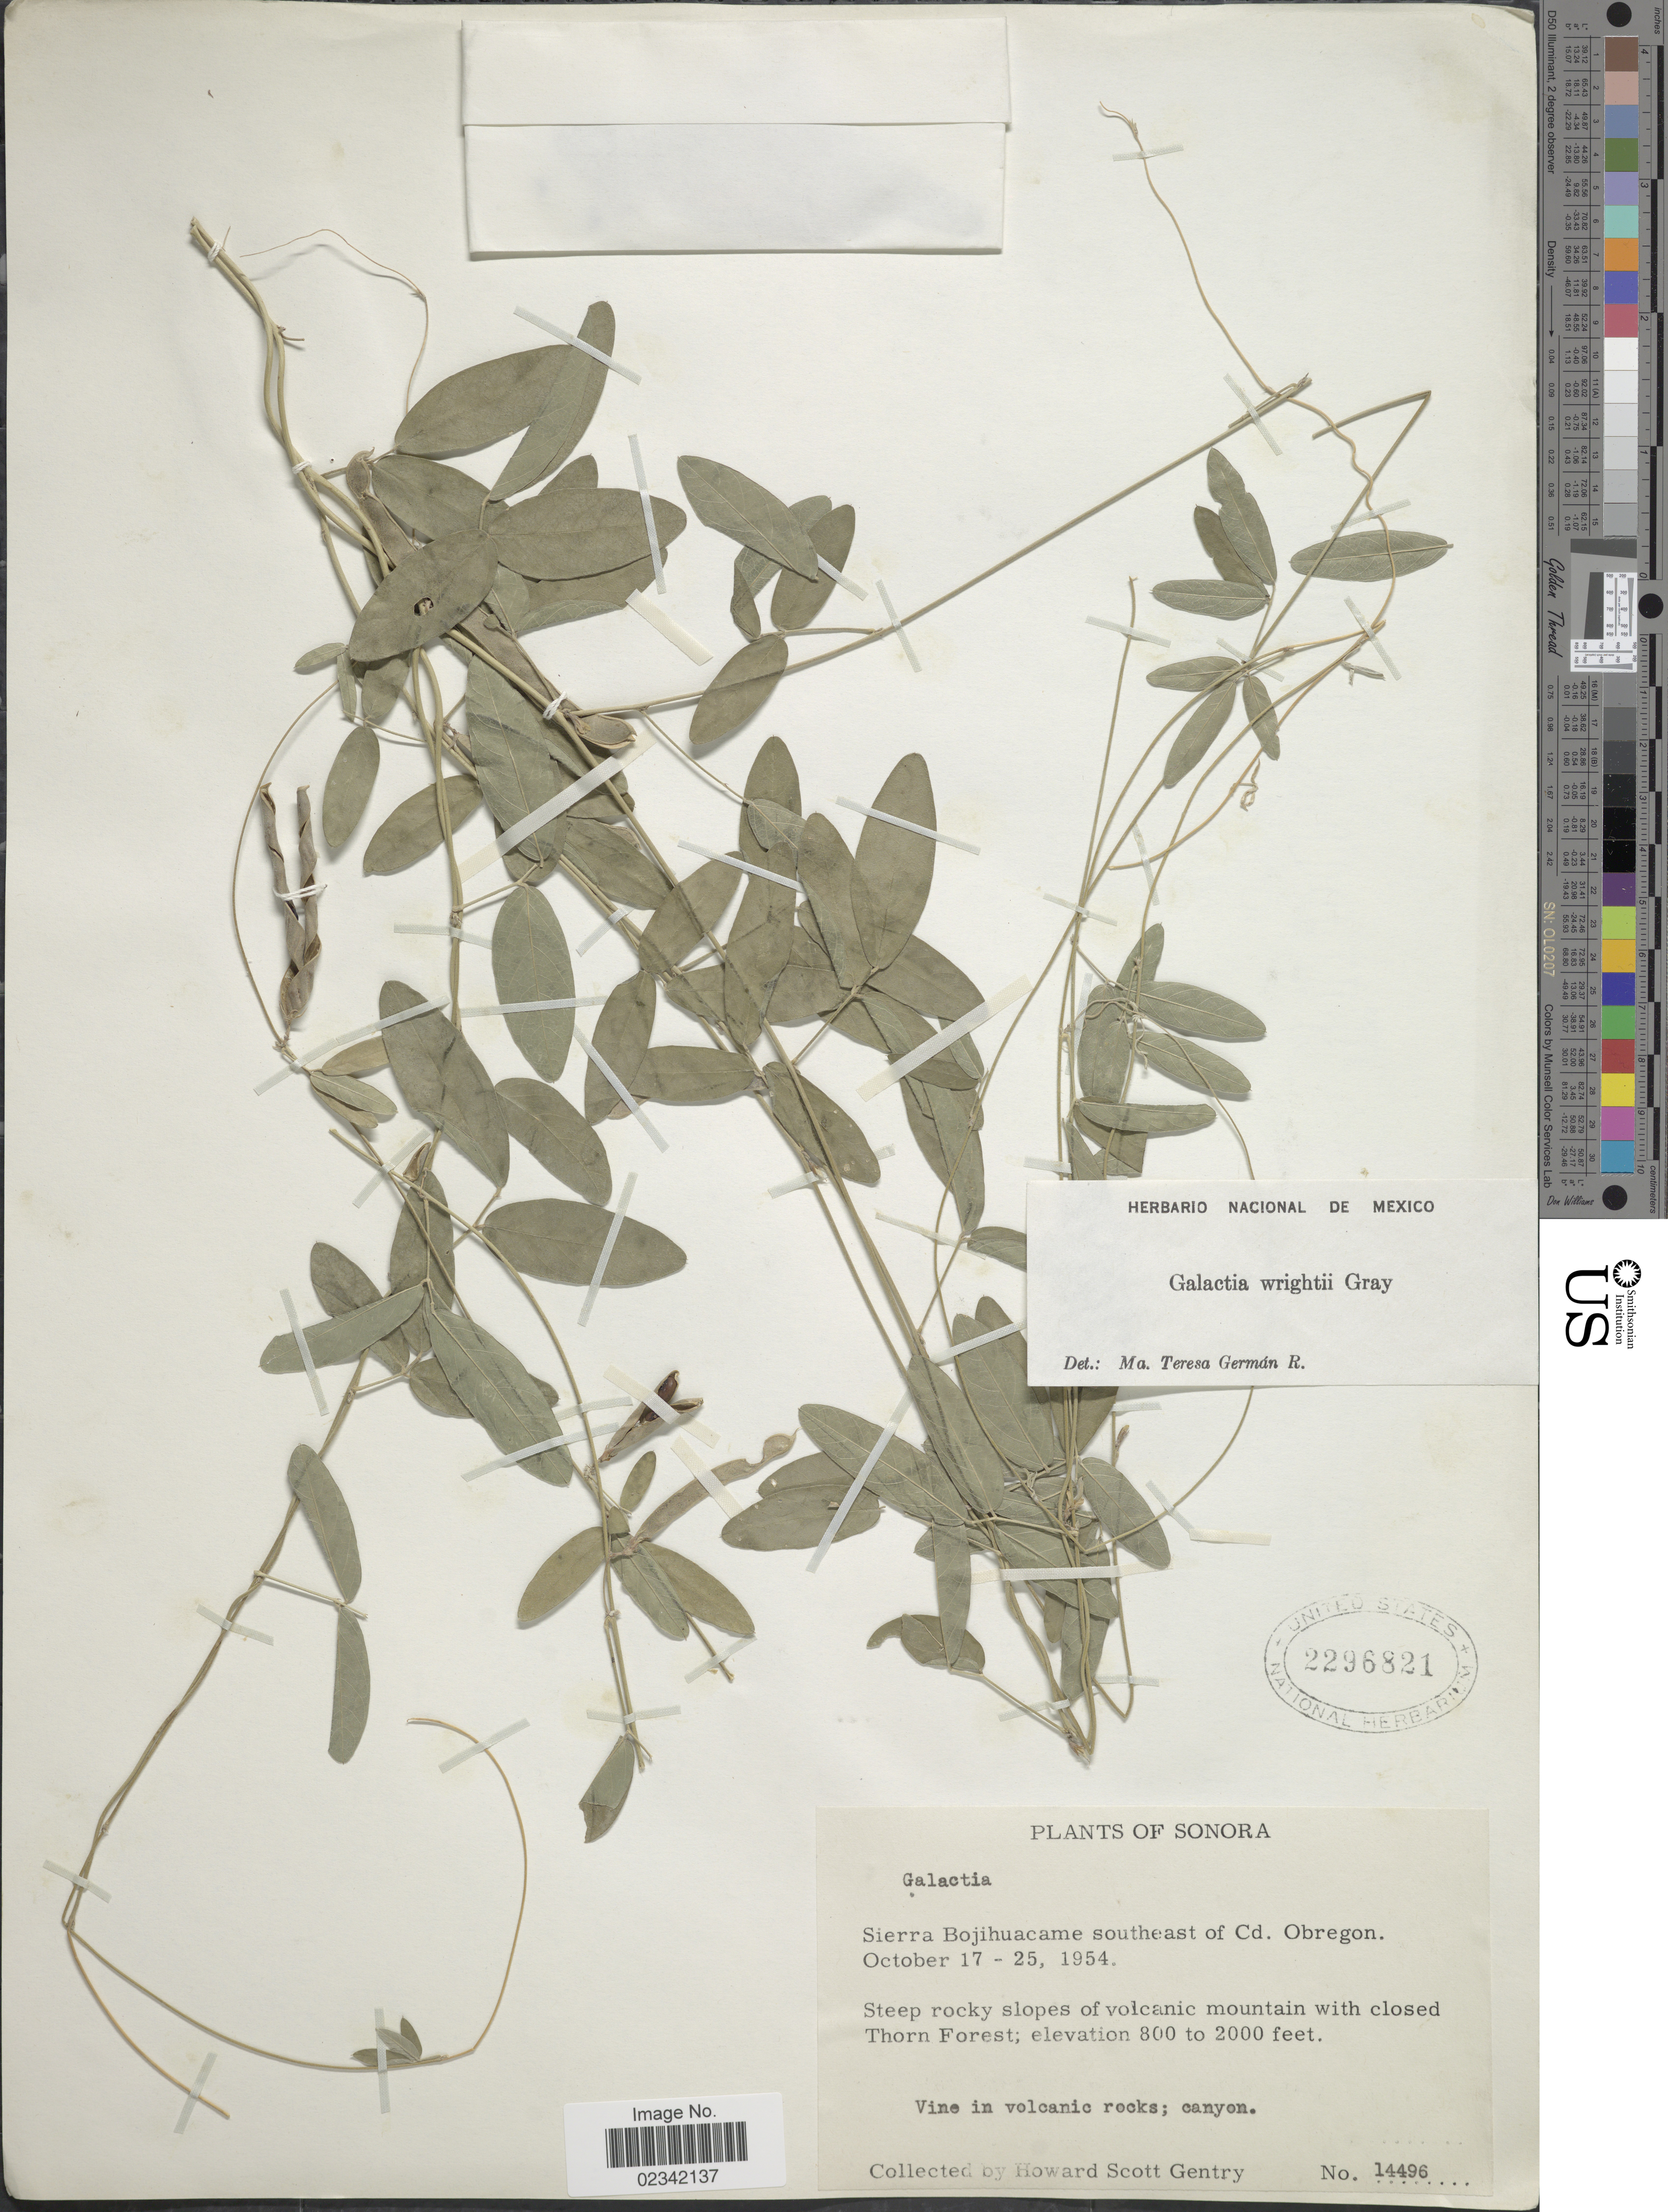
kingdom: Plantae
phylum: Tracheophyta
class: Magnoliopsida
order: Fabales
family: Fabaceae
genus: Galactia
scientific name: Galactia wrightii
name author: A. Gray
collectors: H. S. Gentry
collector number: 14496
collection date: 1954-10-17/1954-10-25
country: Mexico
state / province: Sonora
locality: Sonora, Sierra Bojihuacame southeast of Cd. Obregon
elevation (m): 244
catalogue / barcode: US 2296821